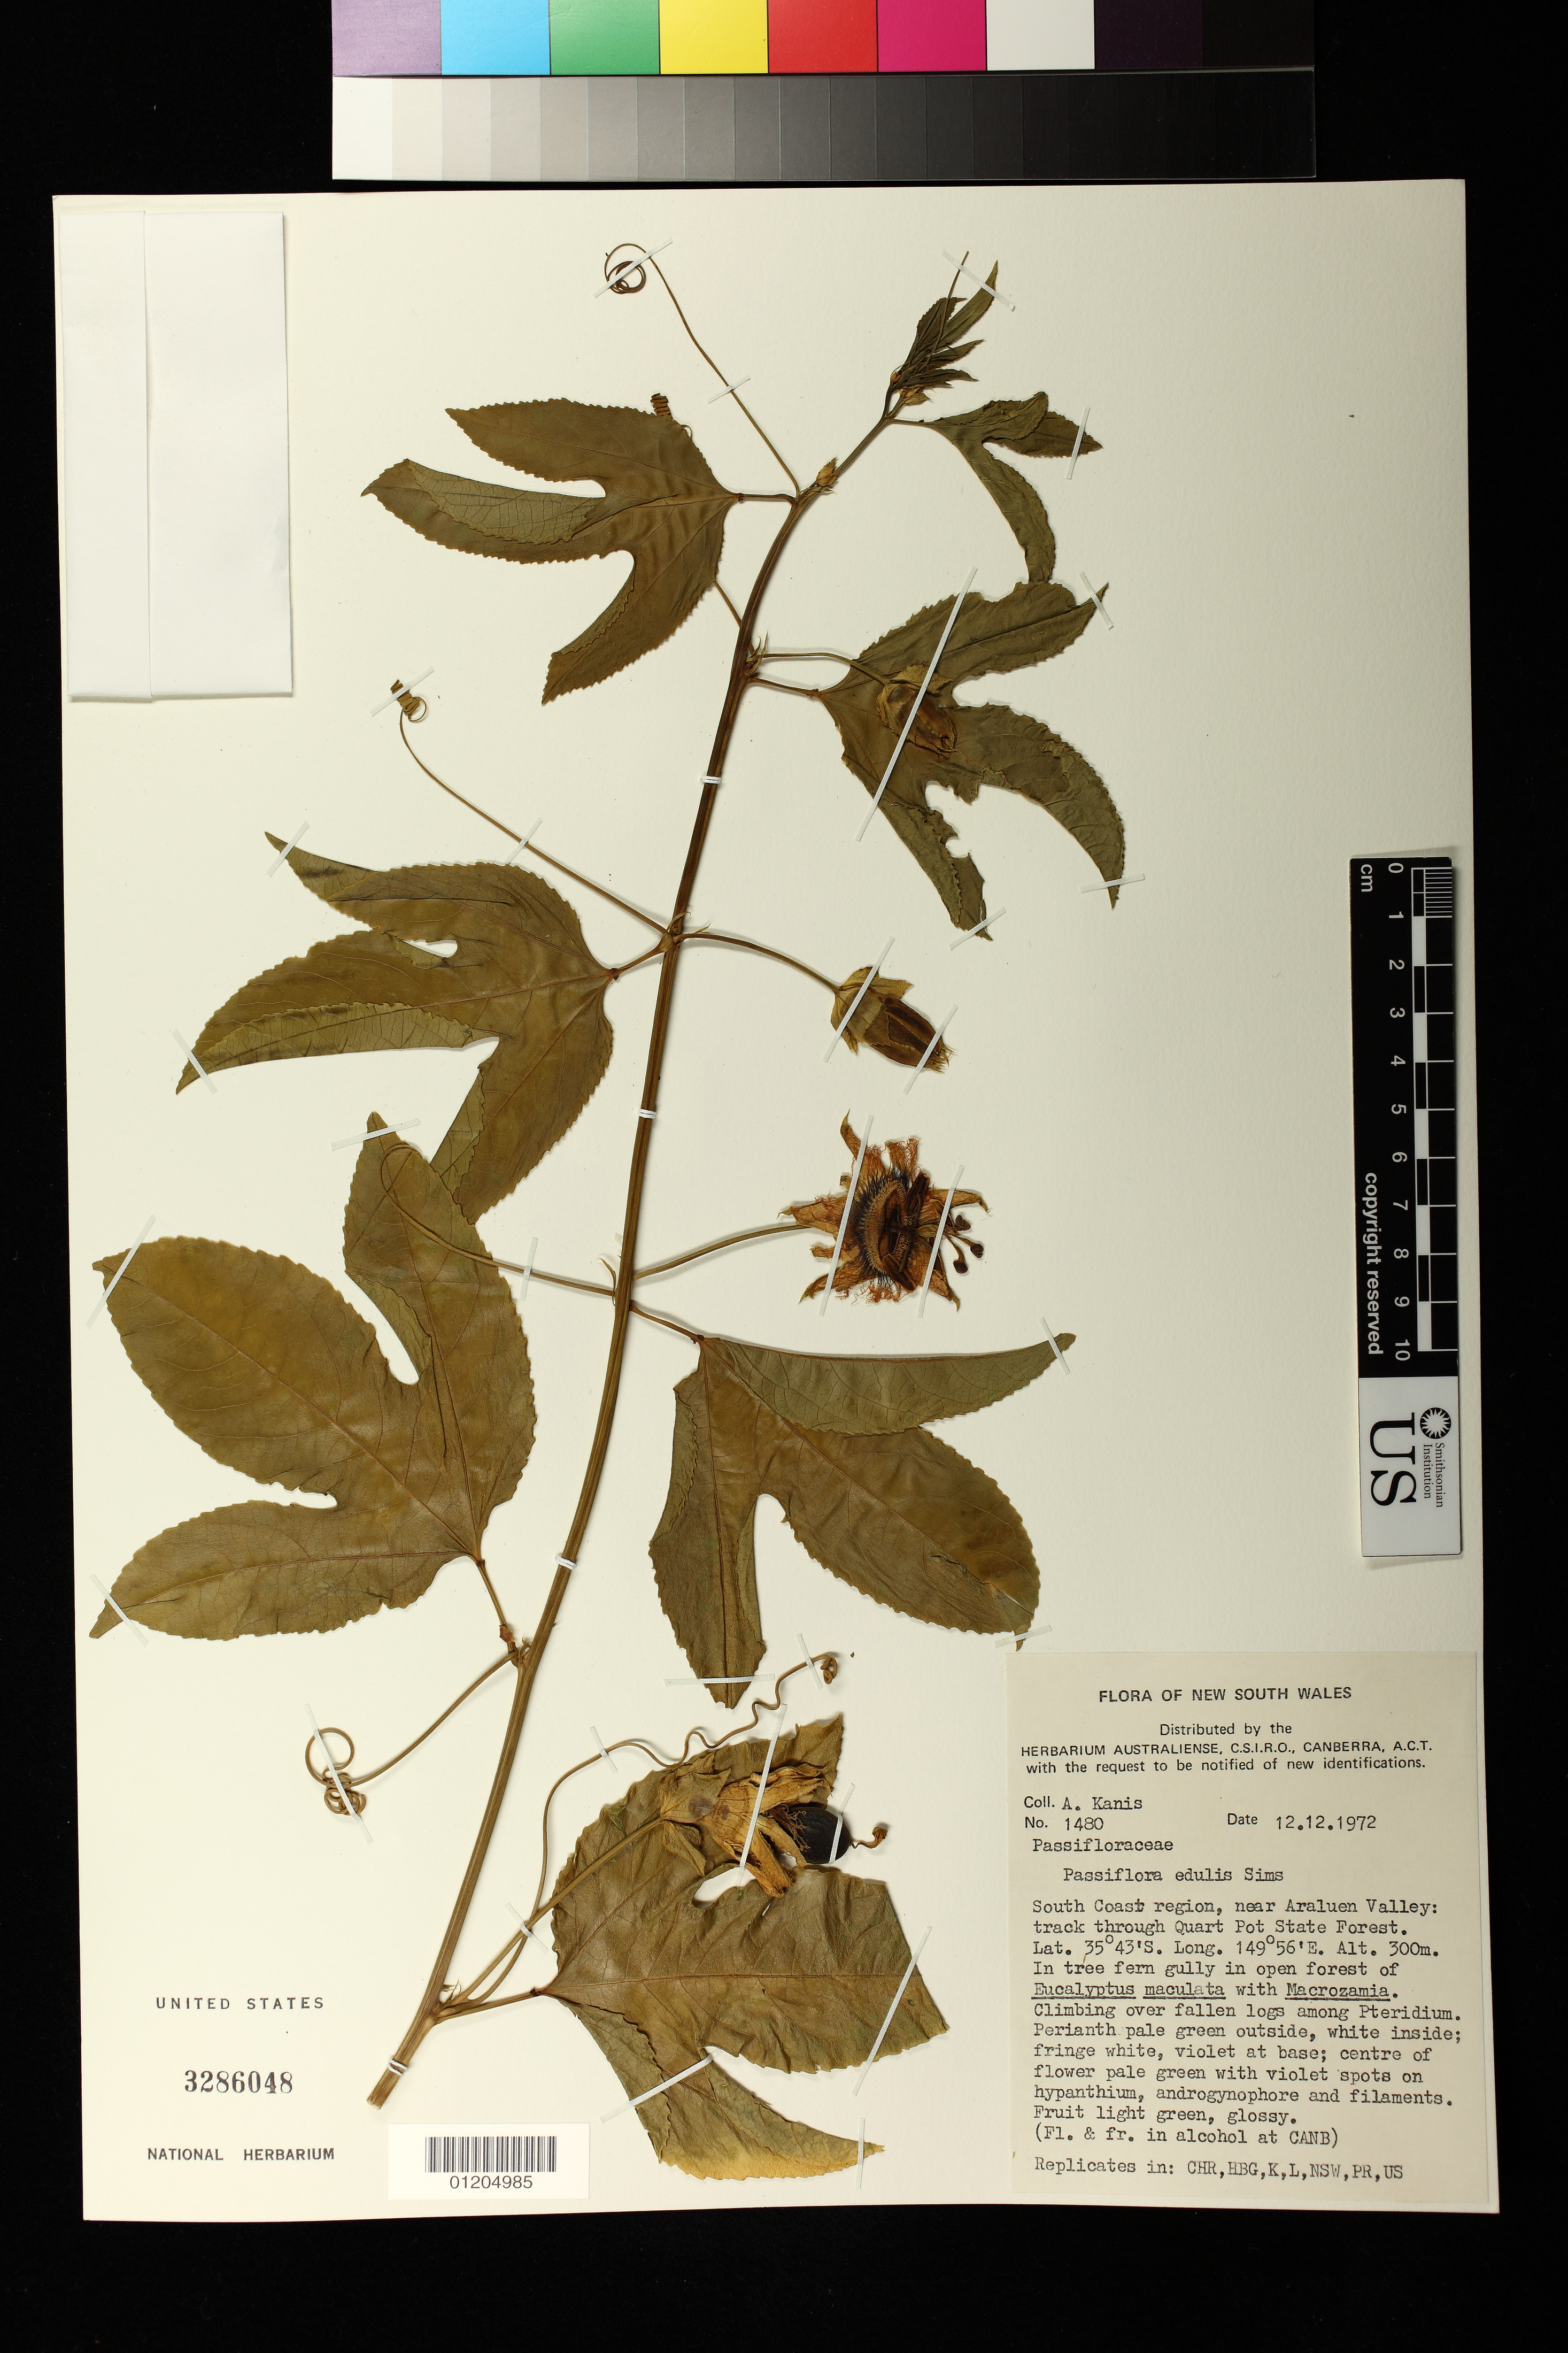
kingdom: Plantae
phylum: Tracheophyta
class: Magnoliopsida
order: Malpighiales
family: Passifloraceae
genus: Passiflora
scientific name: Passiflora edulis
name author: Sims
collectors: A. Kanis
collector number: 1480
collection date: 1972-12-12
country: Australia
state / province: New South Wales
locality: South Coast region, near Araluen Valley: track through Quart Pot State Forest.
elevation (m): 300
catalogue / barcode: US 3286048